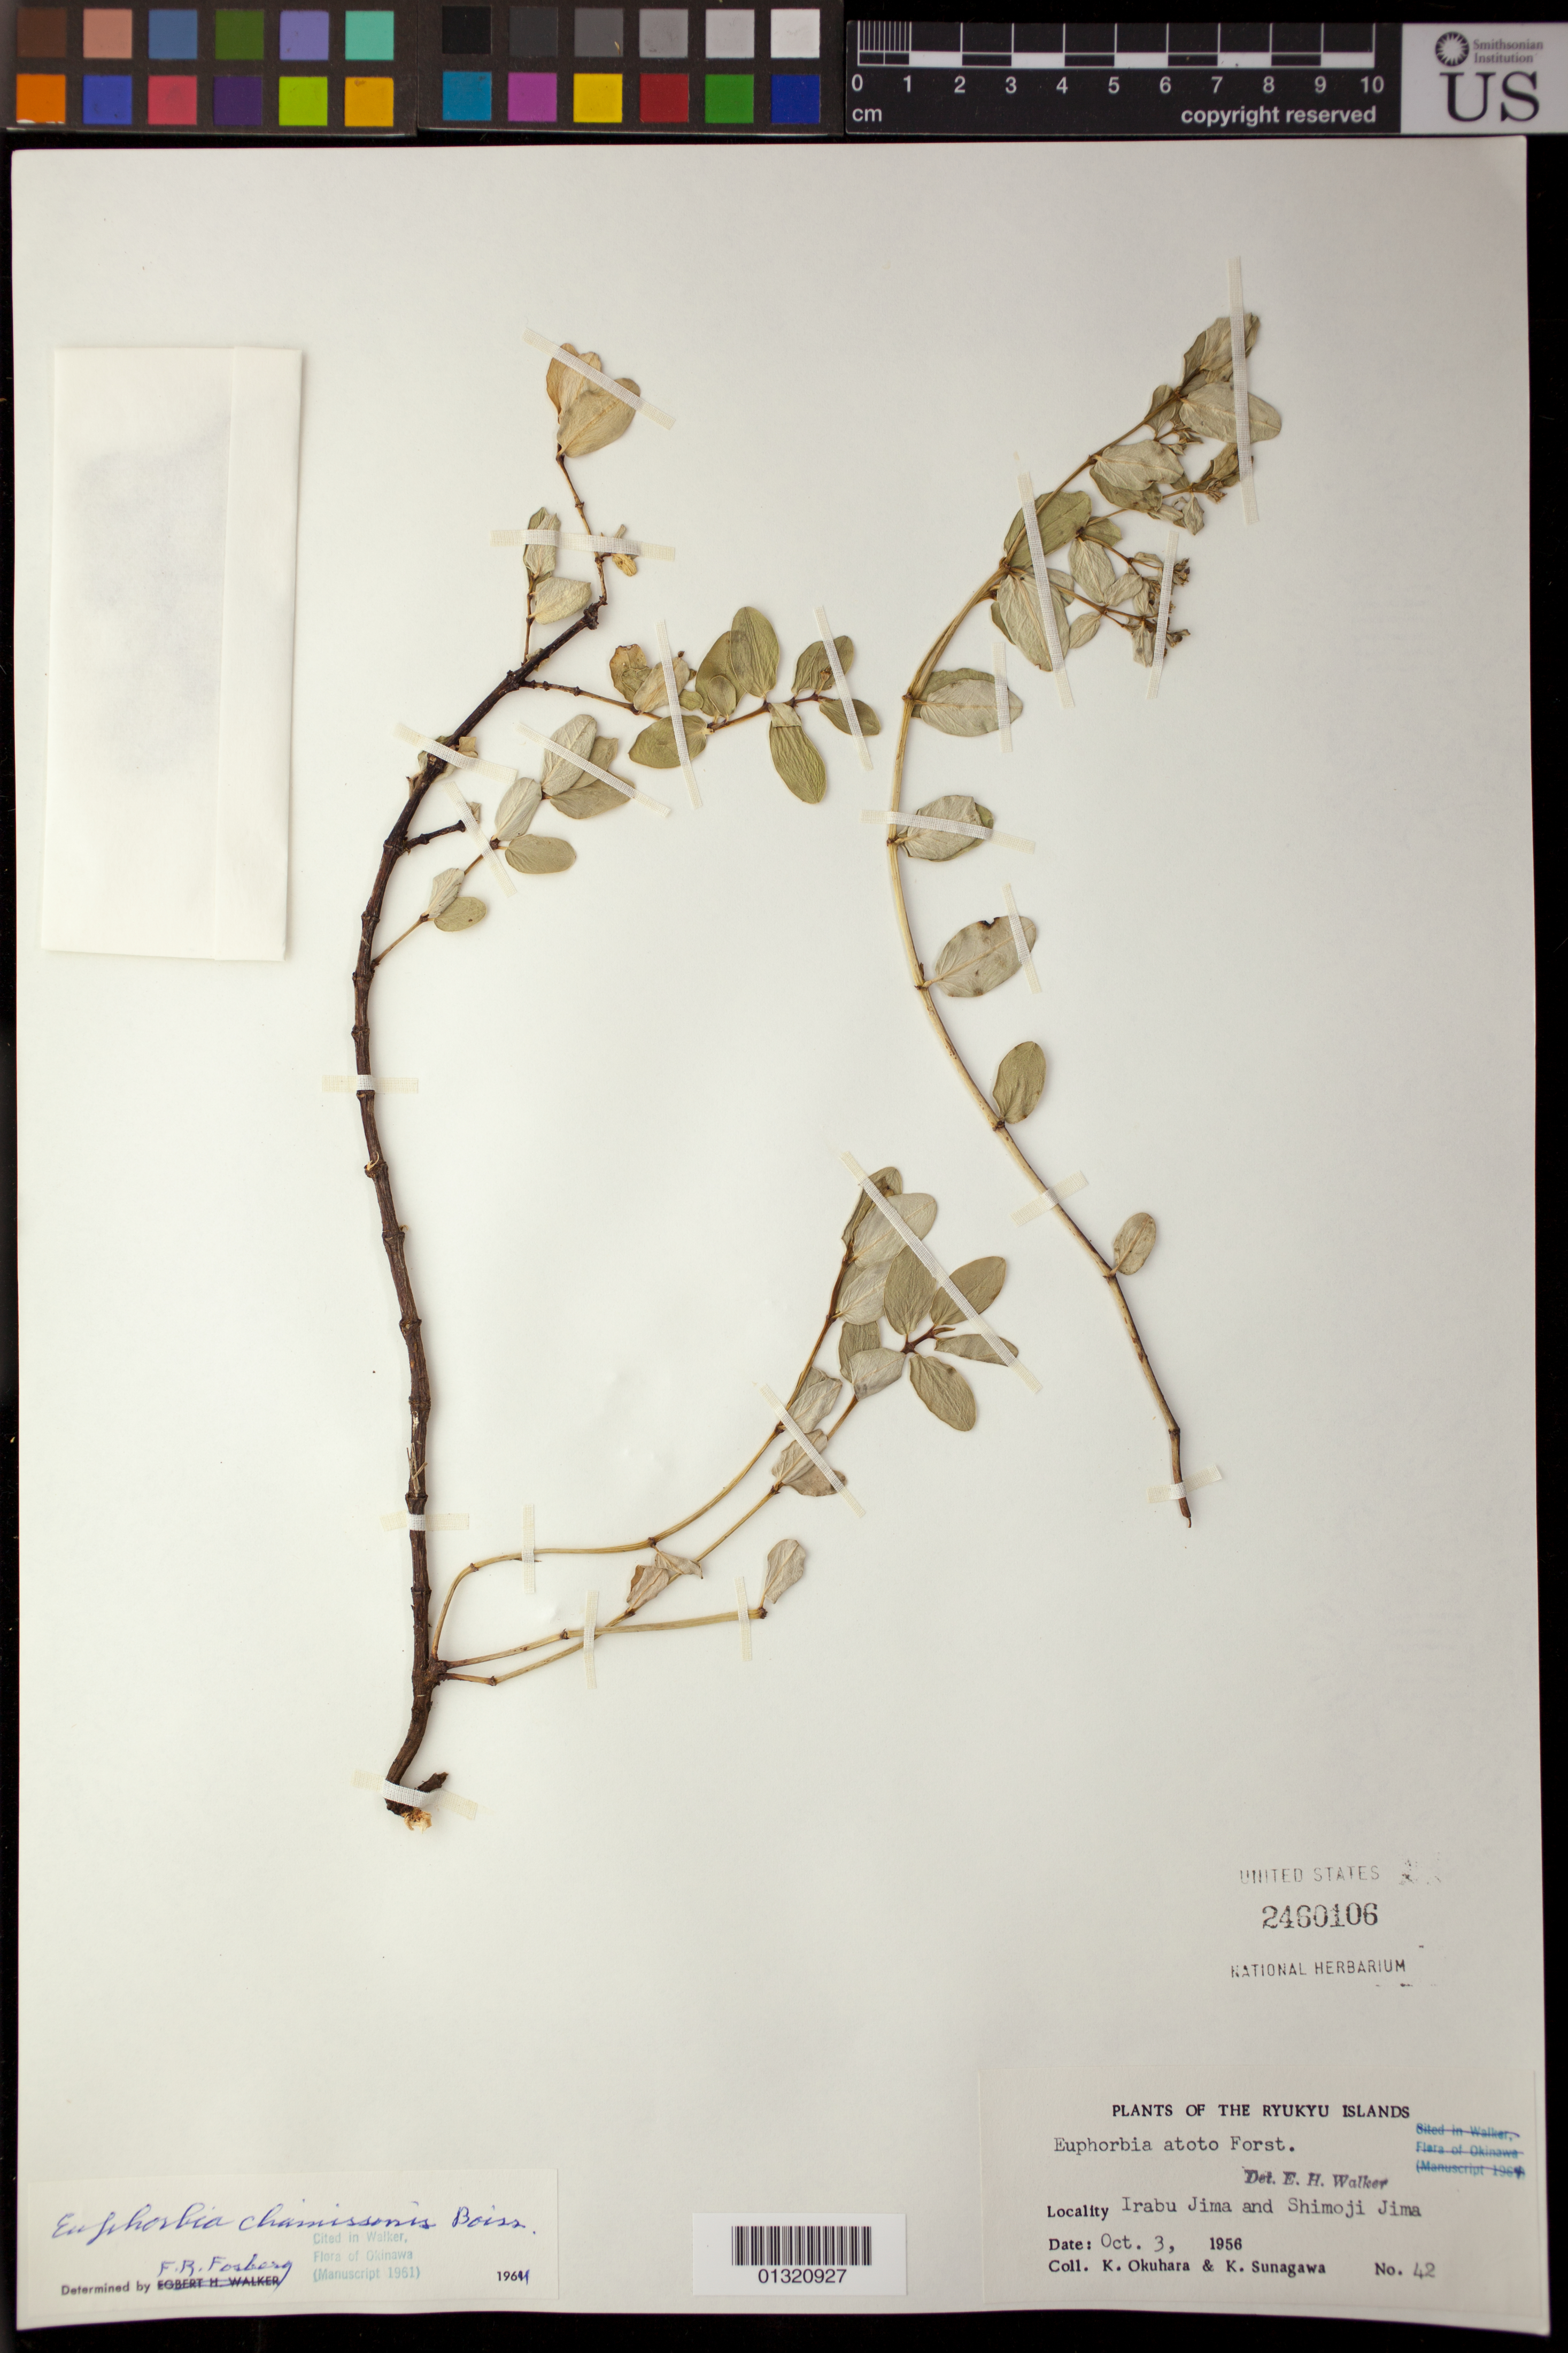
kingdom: Plantae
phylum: Tracheophyta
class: Magnoliopsida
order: Malpighiales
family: Euphorbiaceae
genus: Euphorbia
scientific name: Euphorbia chamissonis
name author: (Klotzsch ex Klotzsch & Garcke) Boiss.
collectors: K. Okuhara & K. Sunagawa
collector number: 42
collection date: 1956-10-03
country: Japan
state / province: Okinawa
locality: Irabu Jima and Shimoji Jima [Shimoji-shima]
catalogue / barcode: US 2460106